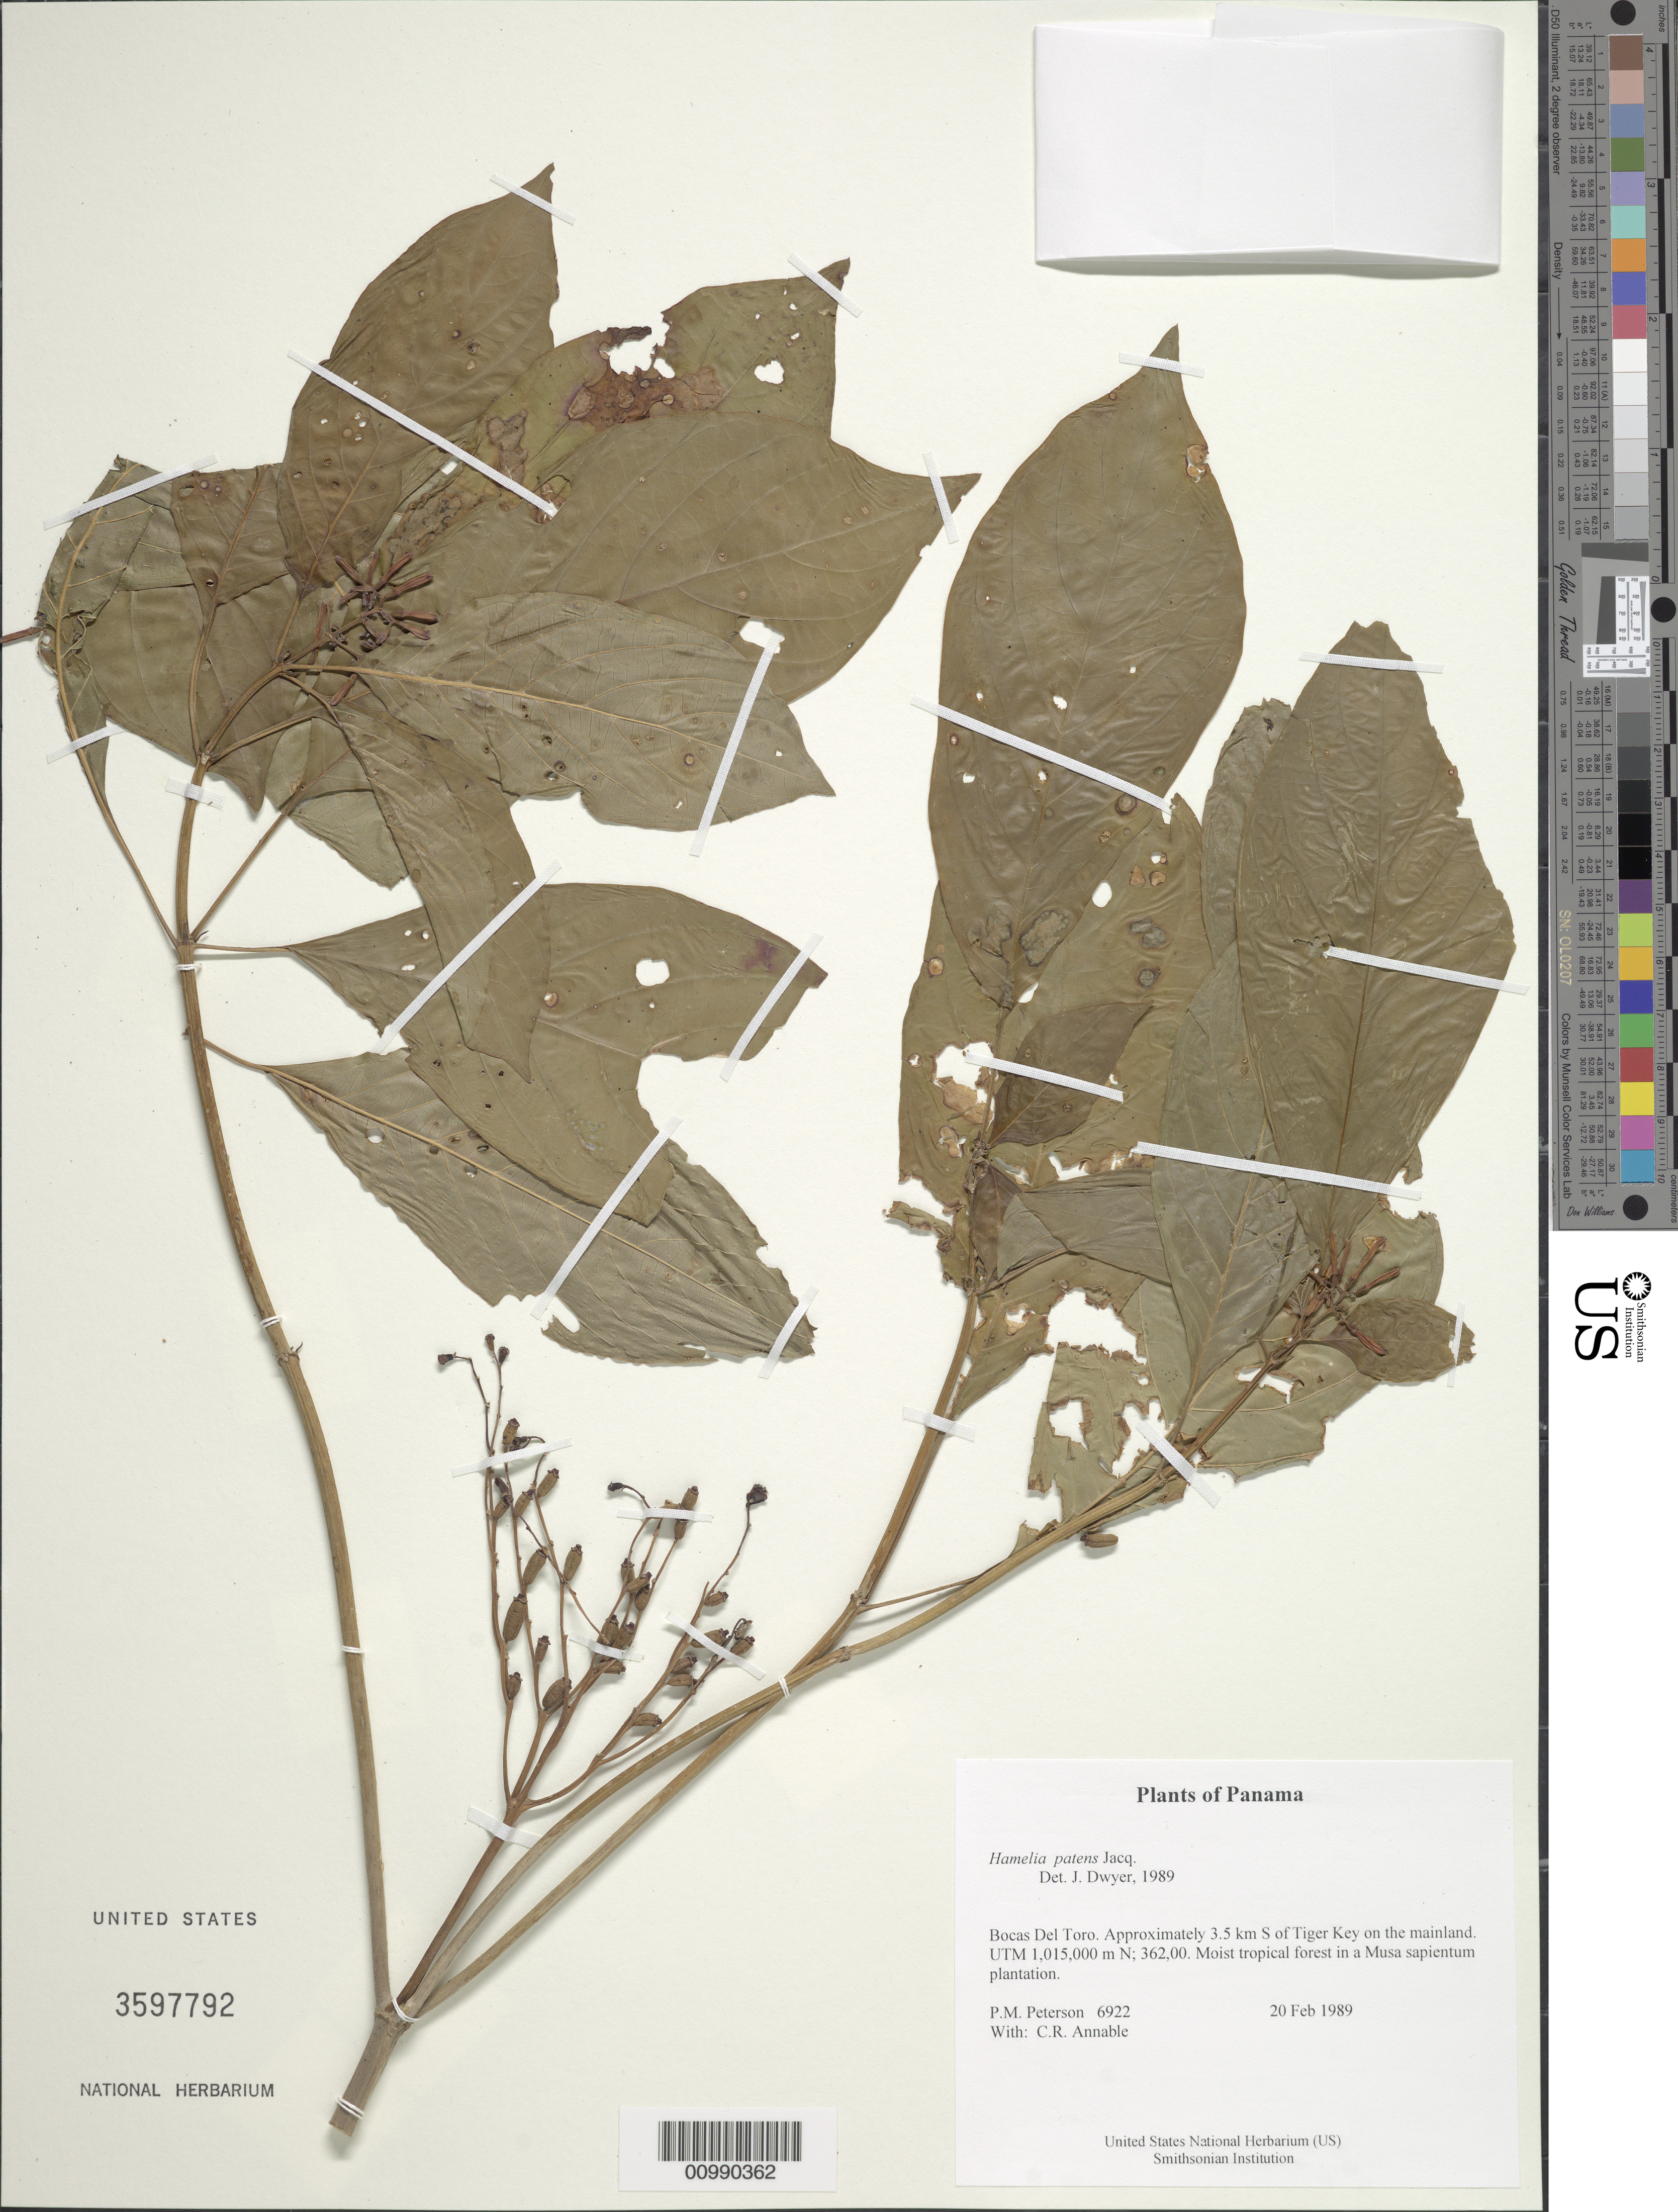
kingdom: Plantae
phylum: Tracheophyta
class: Magnoliopsida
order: Gentianales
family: Rubiaceae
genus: Hamelia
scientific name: Hamelia patens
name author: Jacq.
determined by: Dwyer, J.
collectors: P. M. Peterson & C. R. Annable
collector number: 06922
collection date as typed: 20 Feb 1989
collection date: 1989-02-20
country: Panama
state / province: Bocas del Toro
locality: Approximately 3.5 km S of Tiger Key on the mainland. UTM 1,015,000 m N; 362,00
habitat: Moist tropical forest in a Musa sapientum plantation.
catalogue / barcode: US 3597792